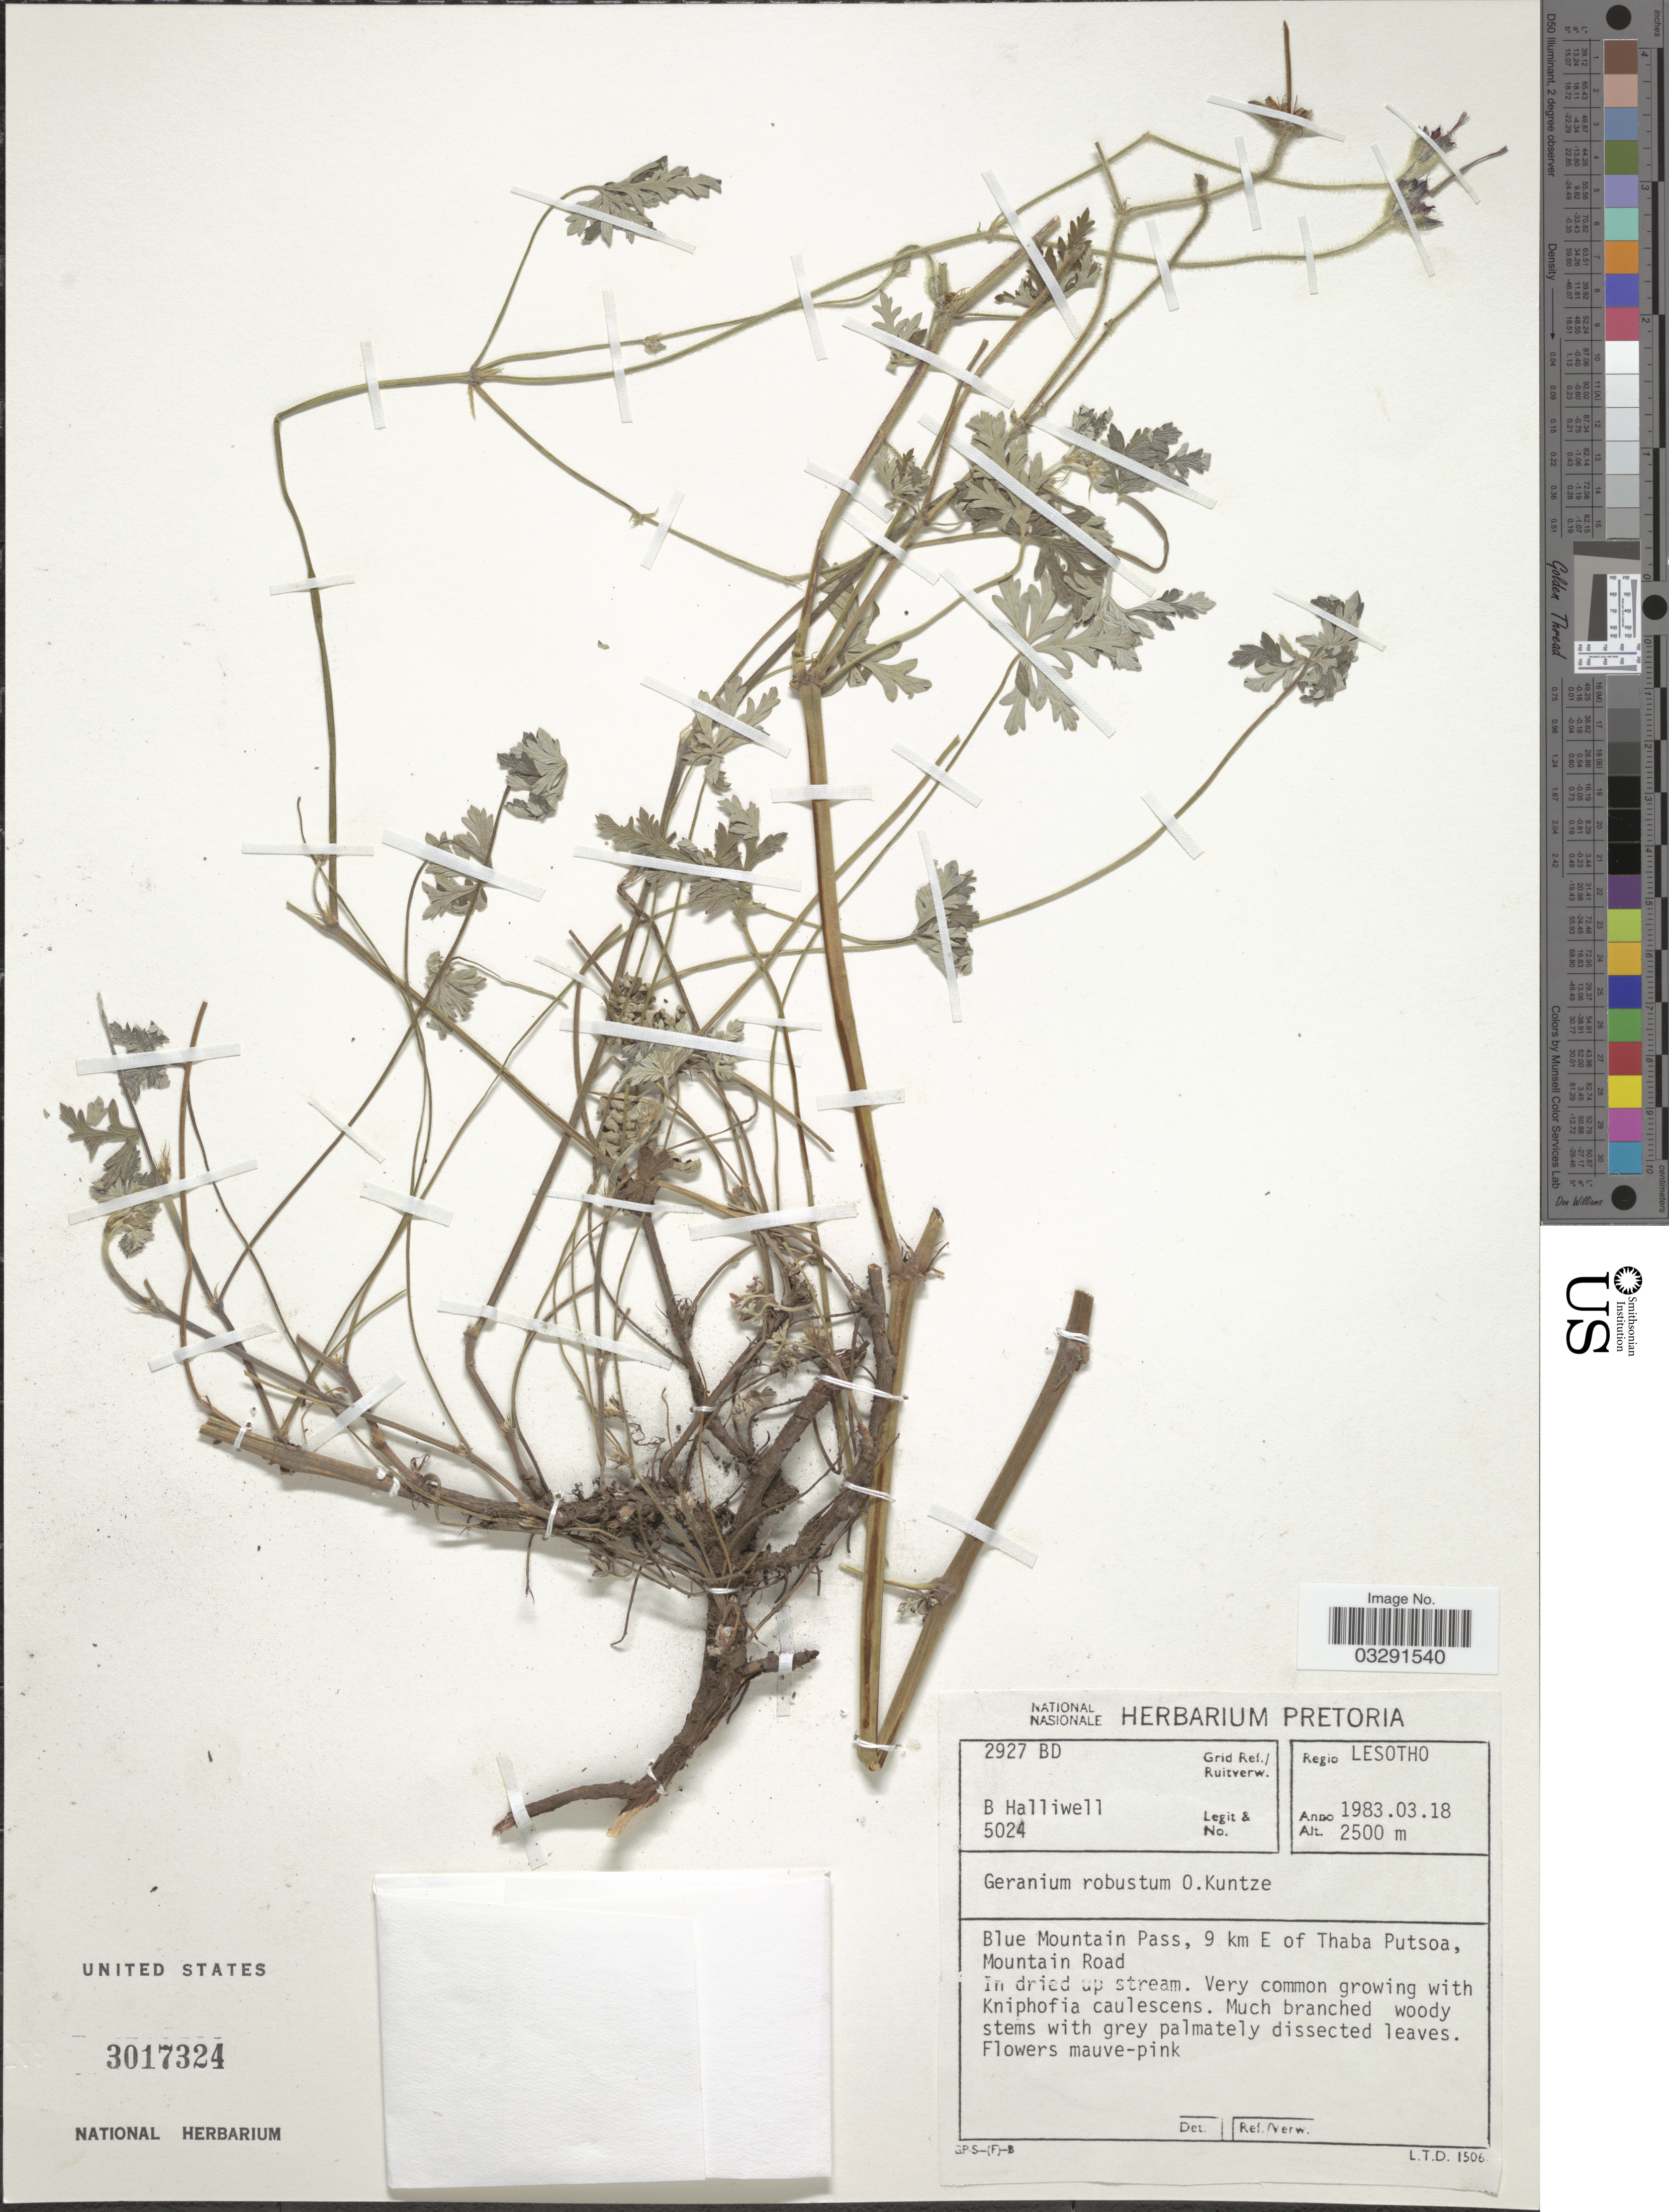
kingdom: Plantae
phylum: Tracheophyta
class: Magnoliopsida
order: Geraniales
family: Geraniaceae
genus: Geranium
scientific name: Geranium robustum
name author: Kuntze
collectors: B. Halliwell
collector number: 5024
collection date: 1983-03-18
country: Lesotho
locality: Regio Lesotho. Grid Ref./ Ruitverw. 2927 BD. Blue Mountains Pass, 9 km E of Thaba Putsoa, Mountain Road.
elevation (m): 2500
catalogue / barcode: US 3017324